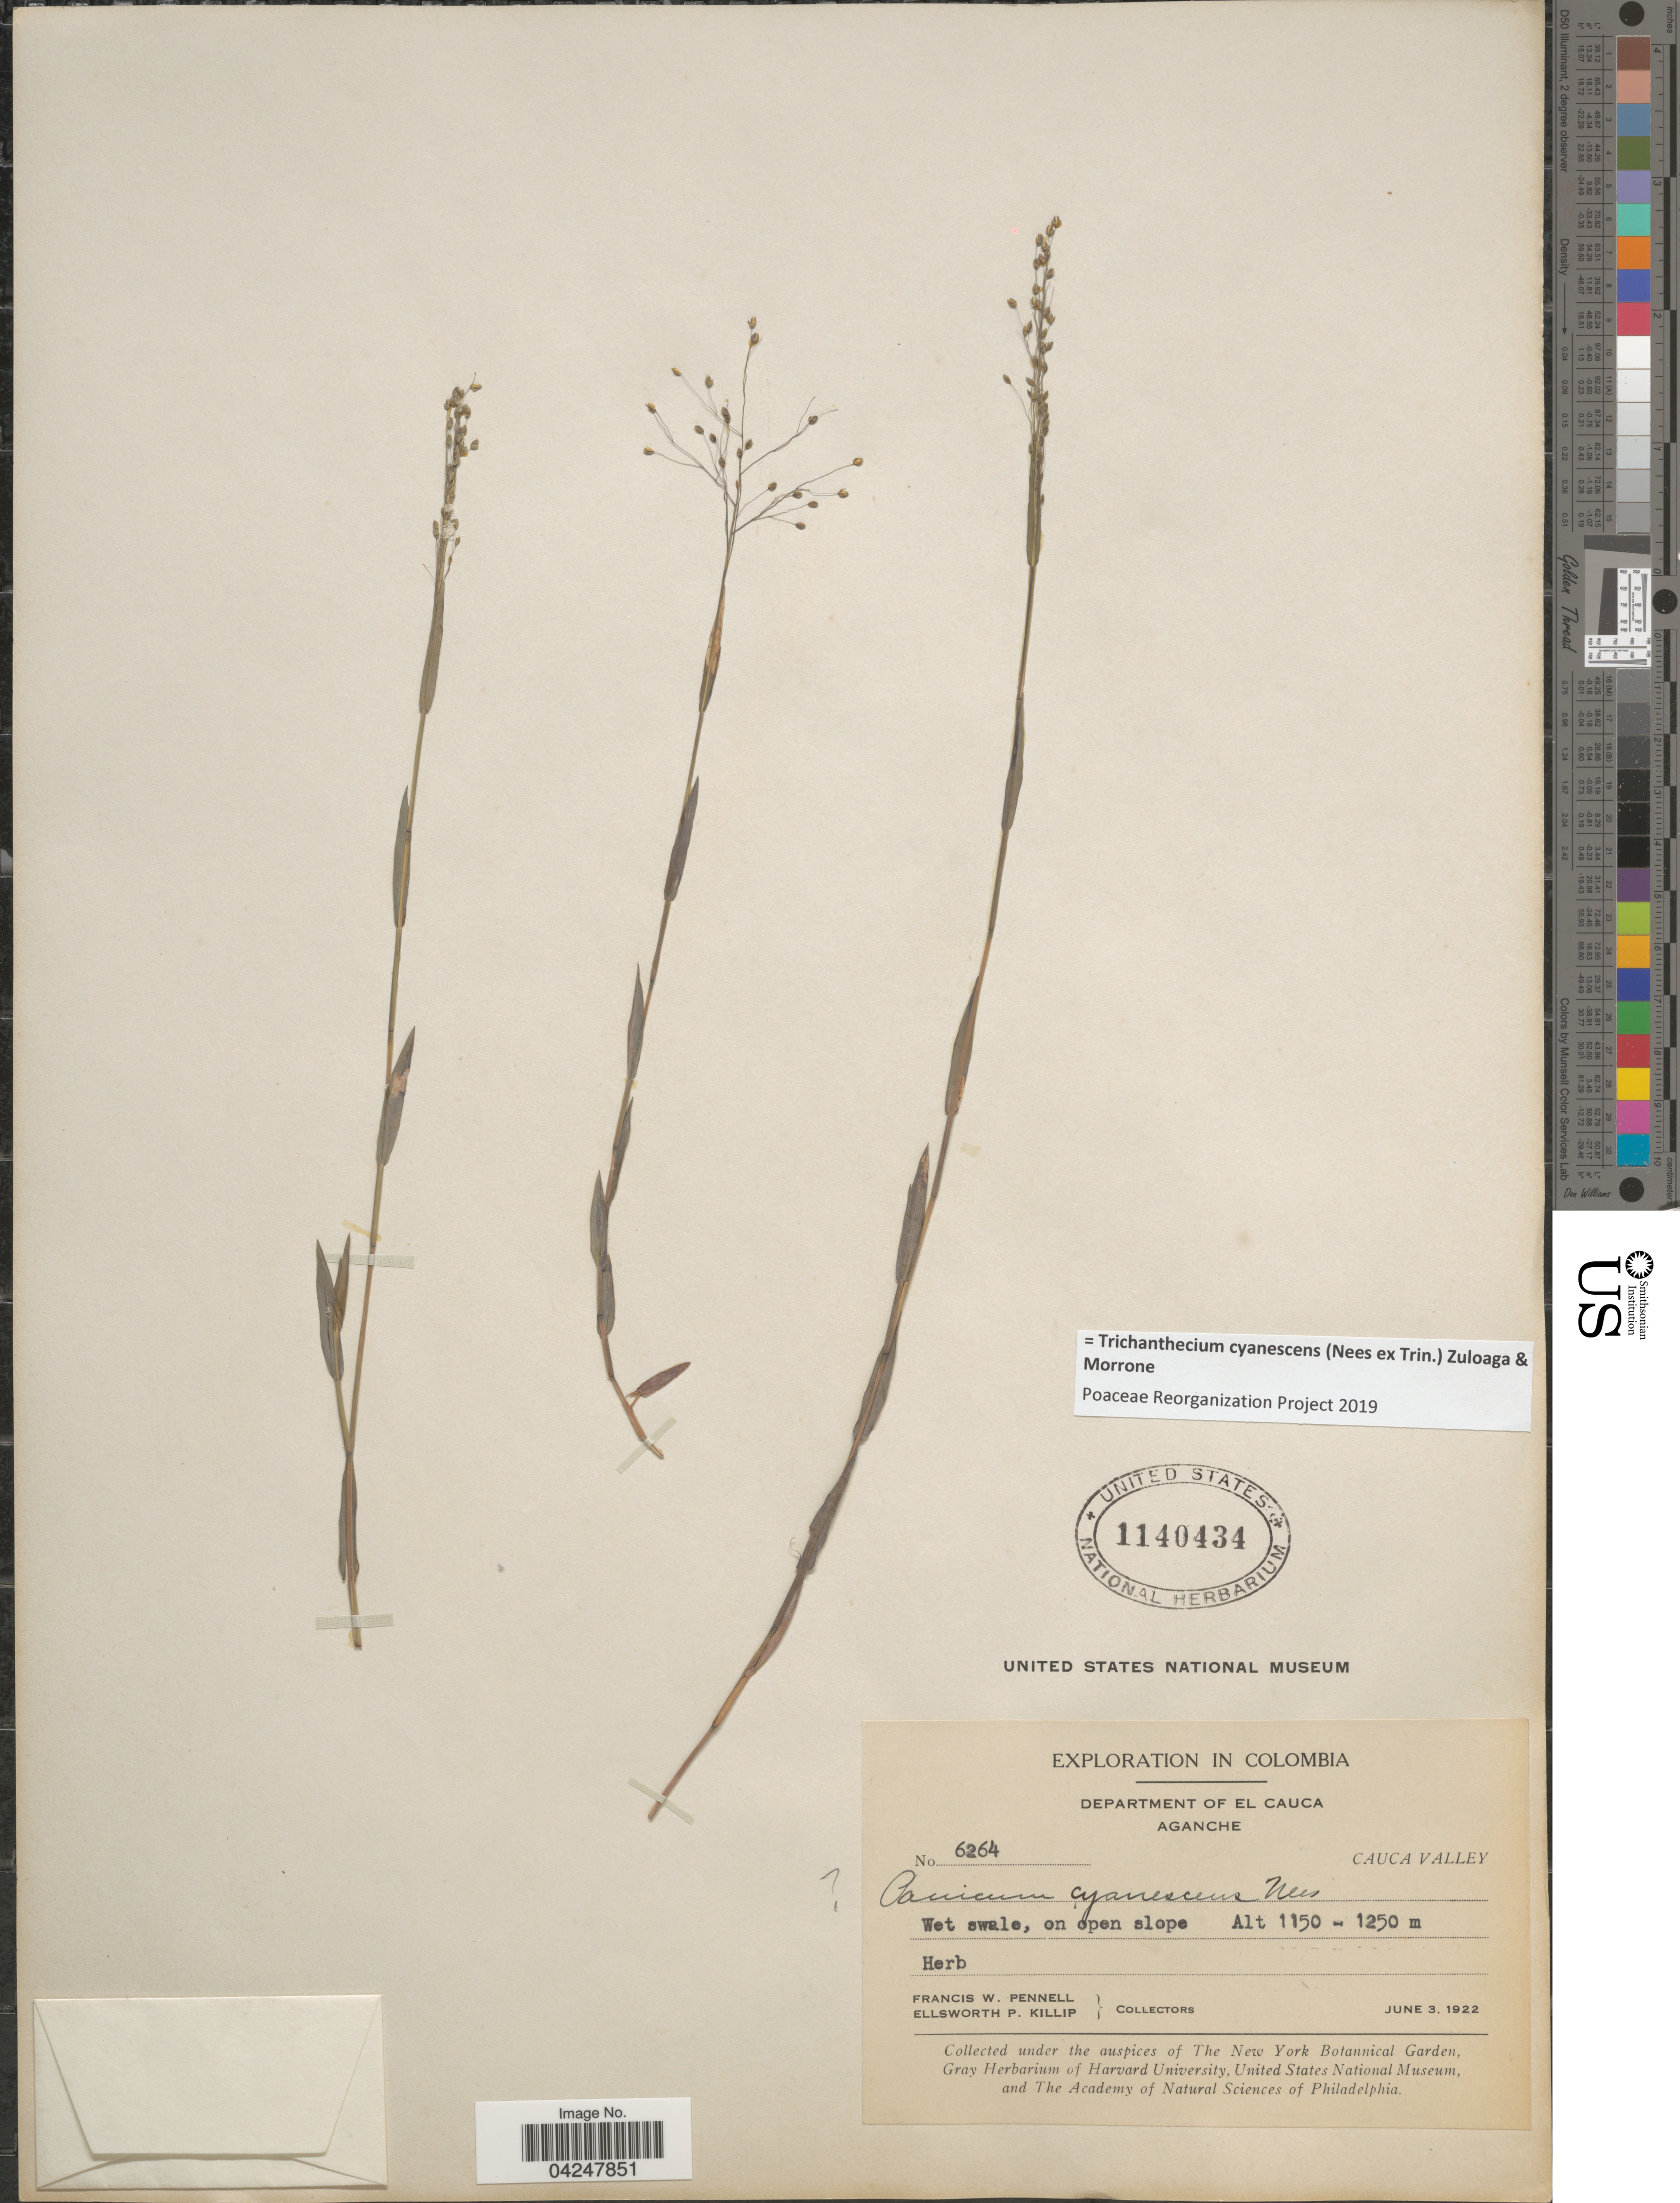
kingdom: Plantae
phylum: Tracheophyta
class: Liliopsida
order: Poales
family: Poaceae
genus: Trichanthecium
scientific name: Trichanthecium cyanescens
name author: (Nees ex Trin.) Zuloaga & Morrone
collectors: F. W. Pennell & E. P. Killip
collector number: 6264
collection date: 1922-06-03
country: Colombia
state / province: Cauca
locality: Exploration In Colombia. Department Of El Cauca. Aganche. Cauca Valley.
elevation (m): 1150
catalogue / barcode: US 1140434